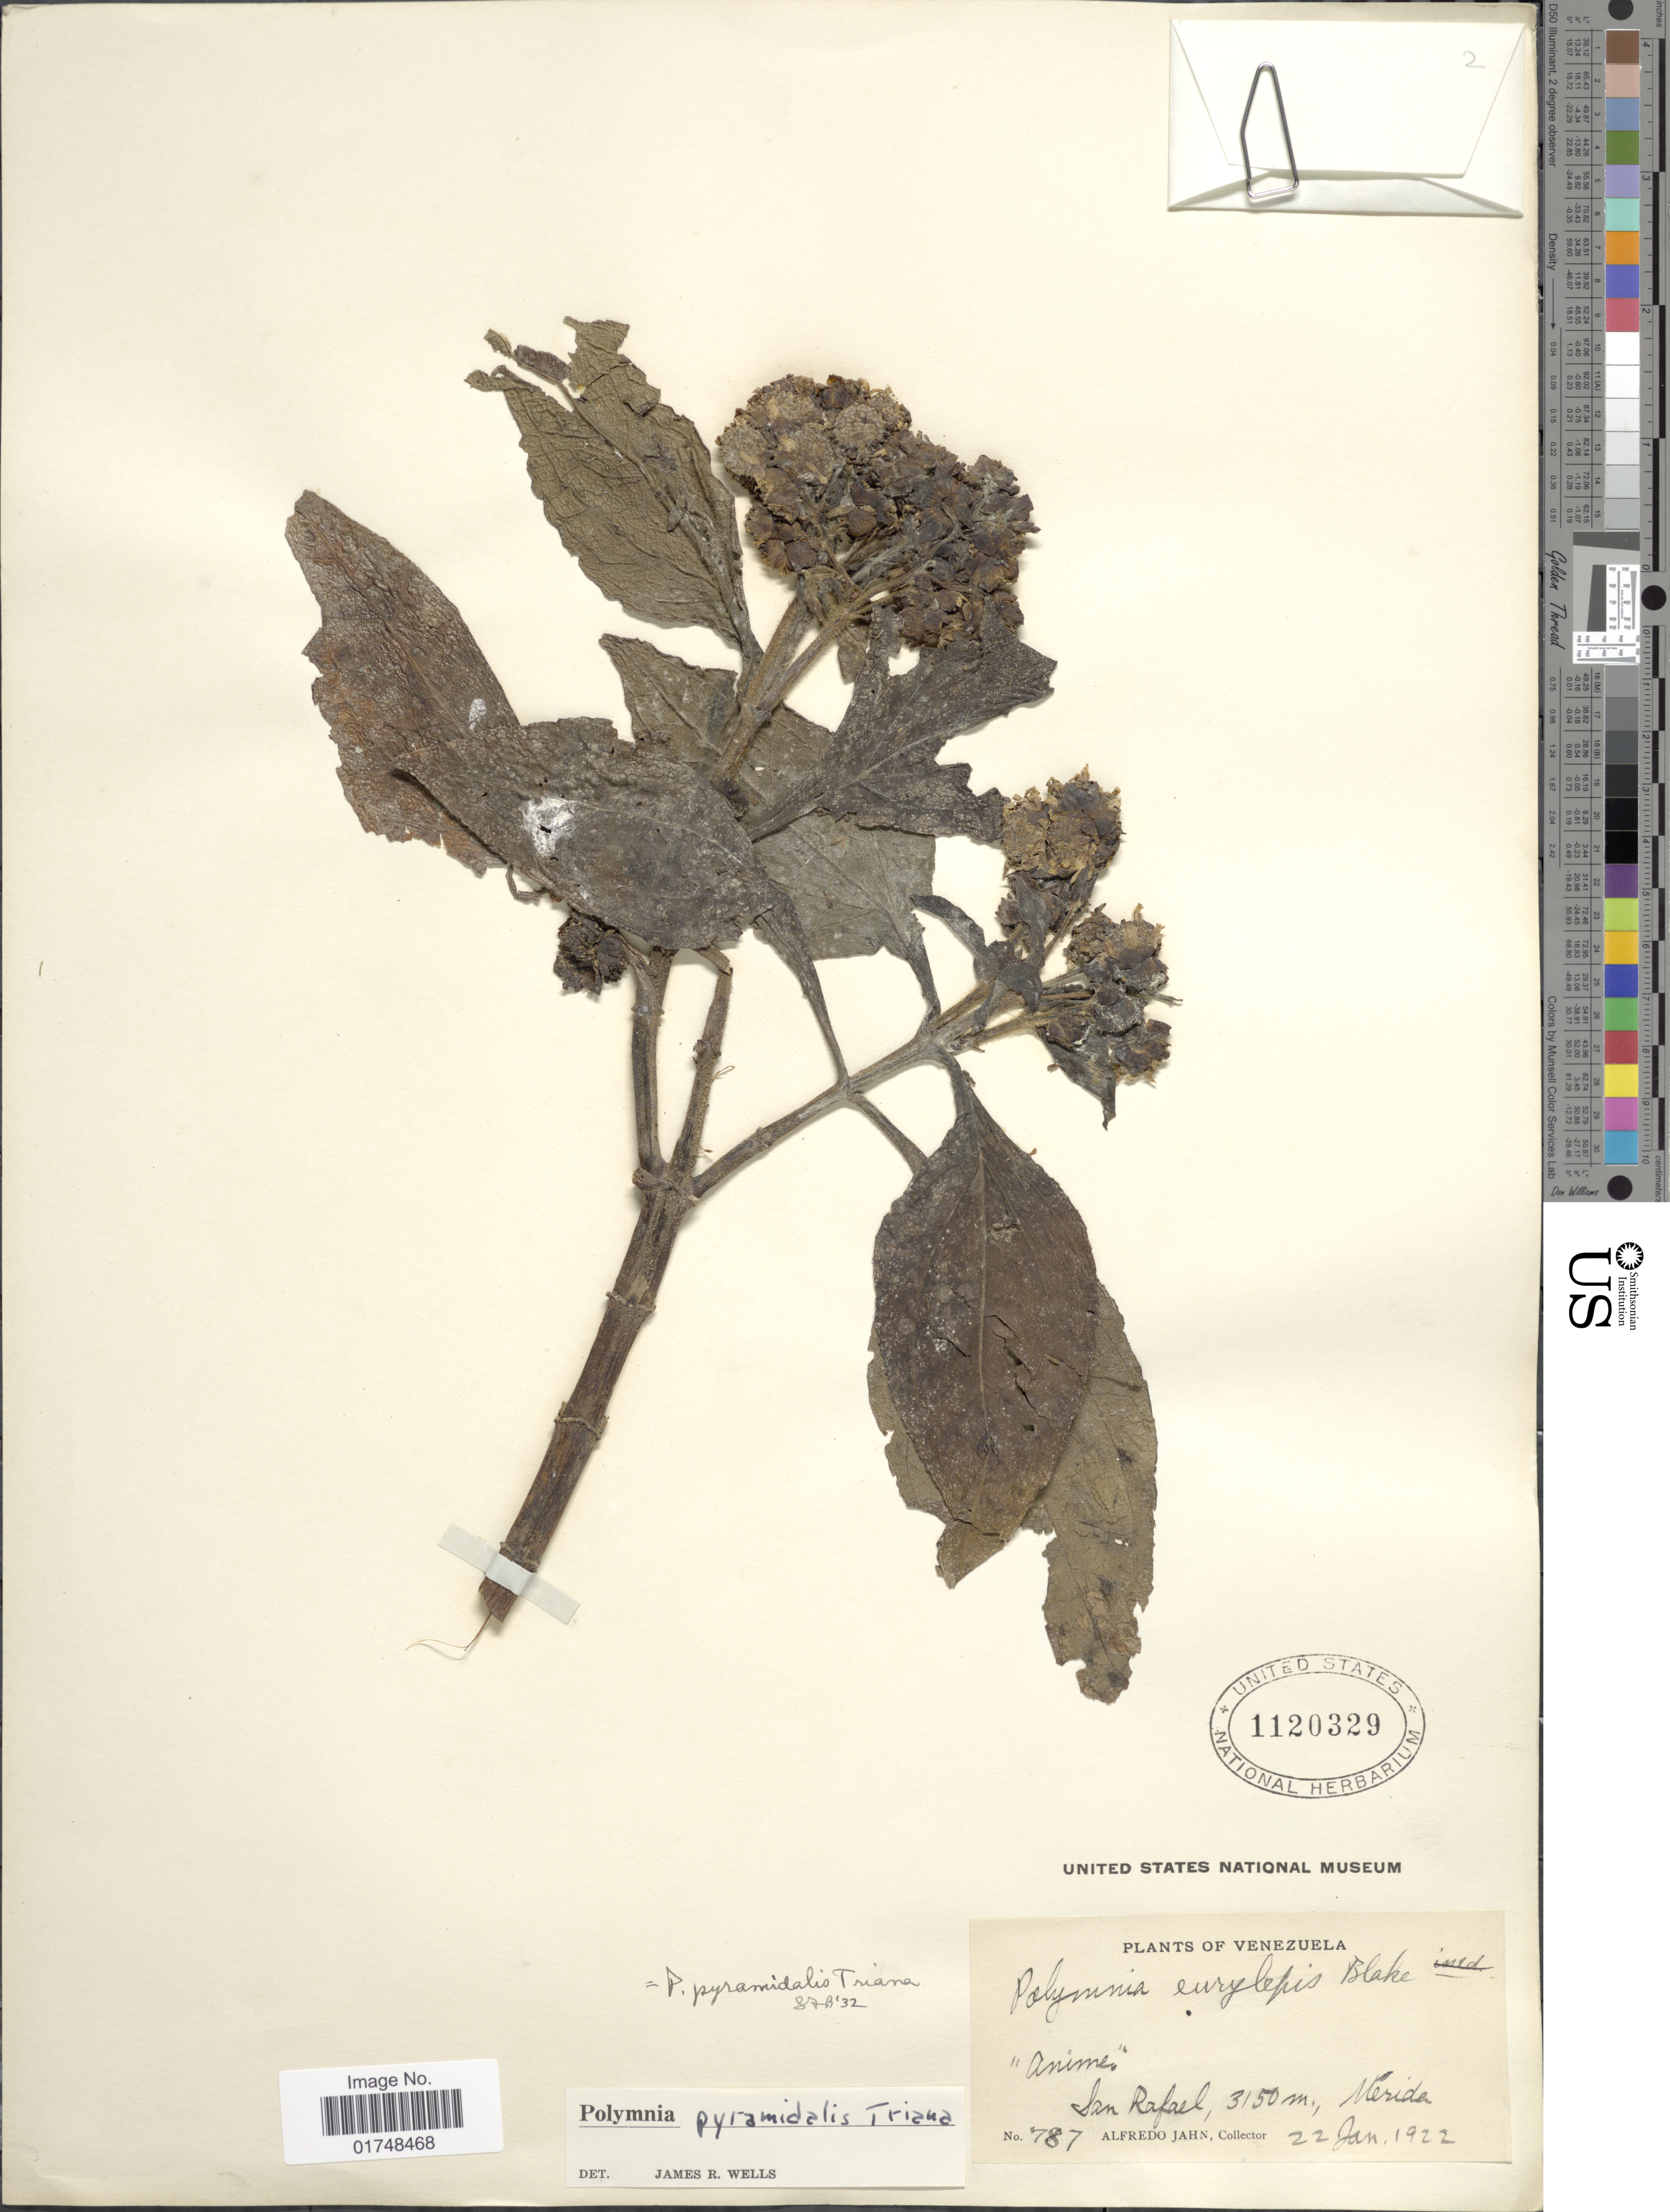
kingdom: Plantae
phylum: Tracheophyta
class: Magnoliopsida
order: Asterales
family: Asteraceae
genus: Smallanthus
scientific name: Smallanthus pyramidalis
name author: (Triana) H. Rob.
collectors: A. Jahn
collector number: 787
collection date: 1922-01-22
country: Venezuela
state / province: Mérida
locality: San Rafel, Merida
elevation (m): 3105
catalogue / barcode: US 1120329